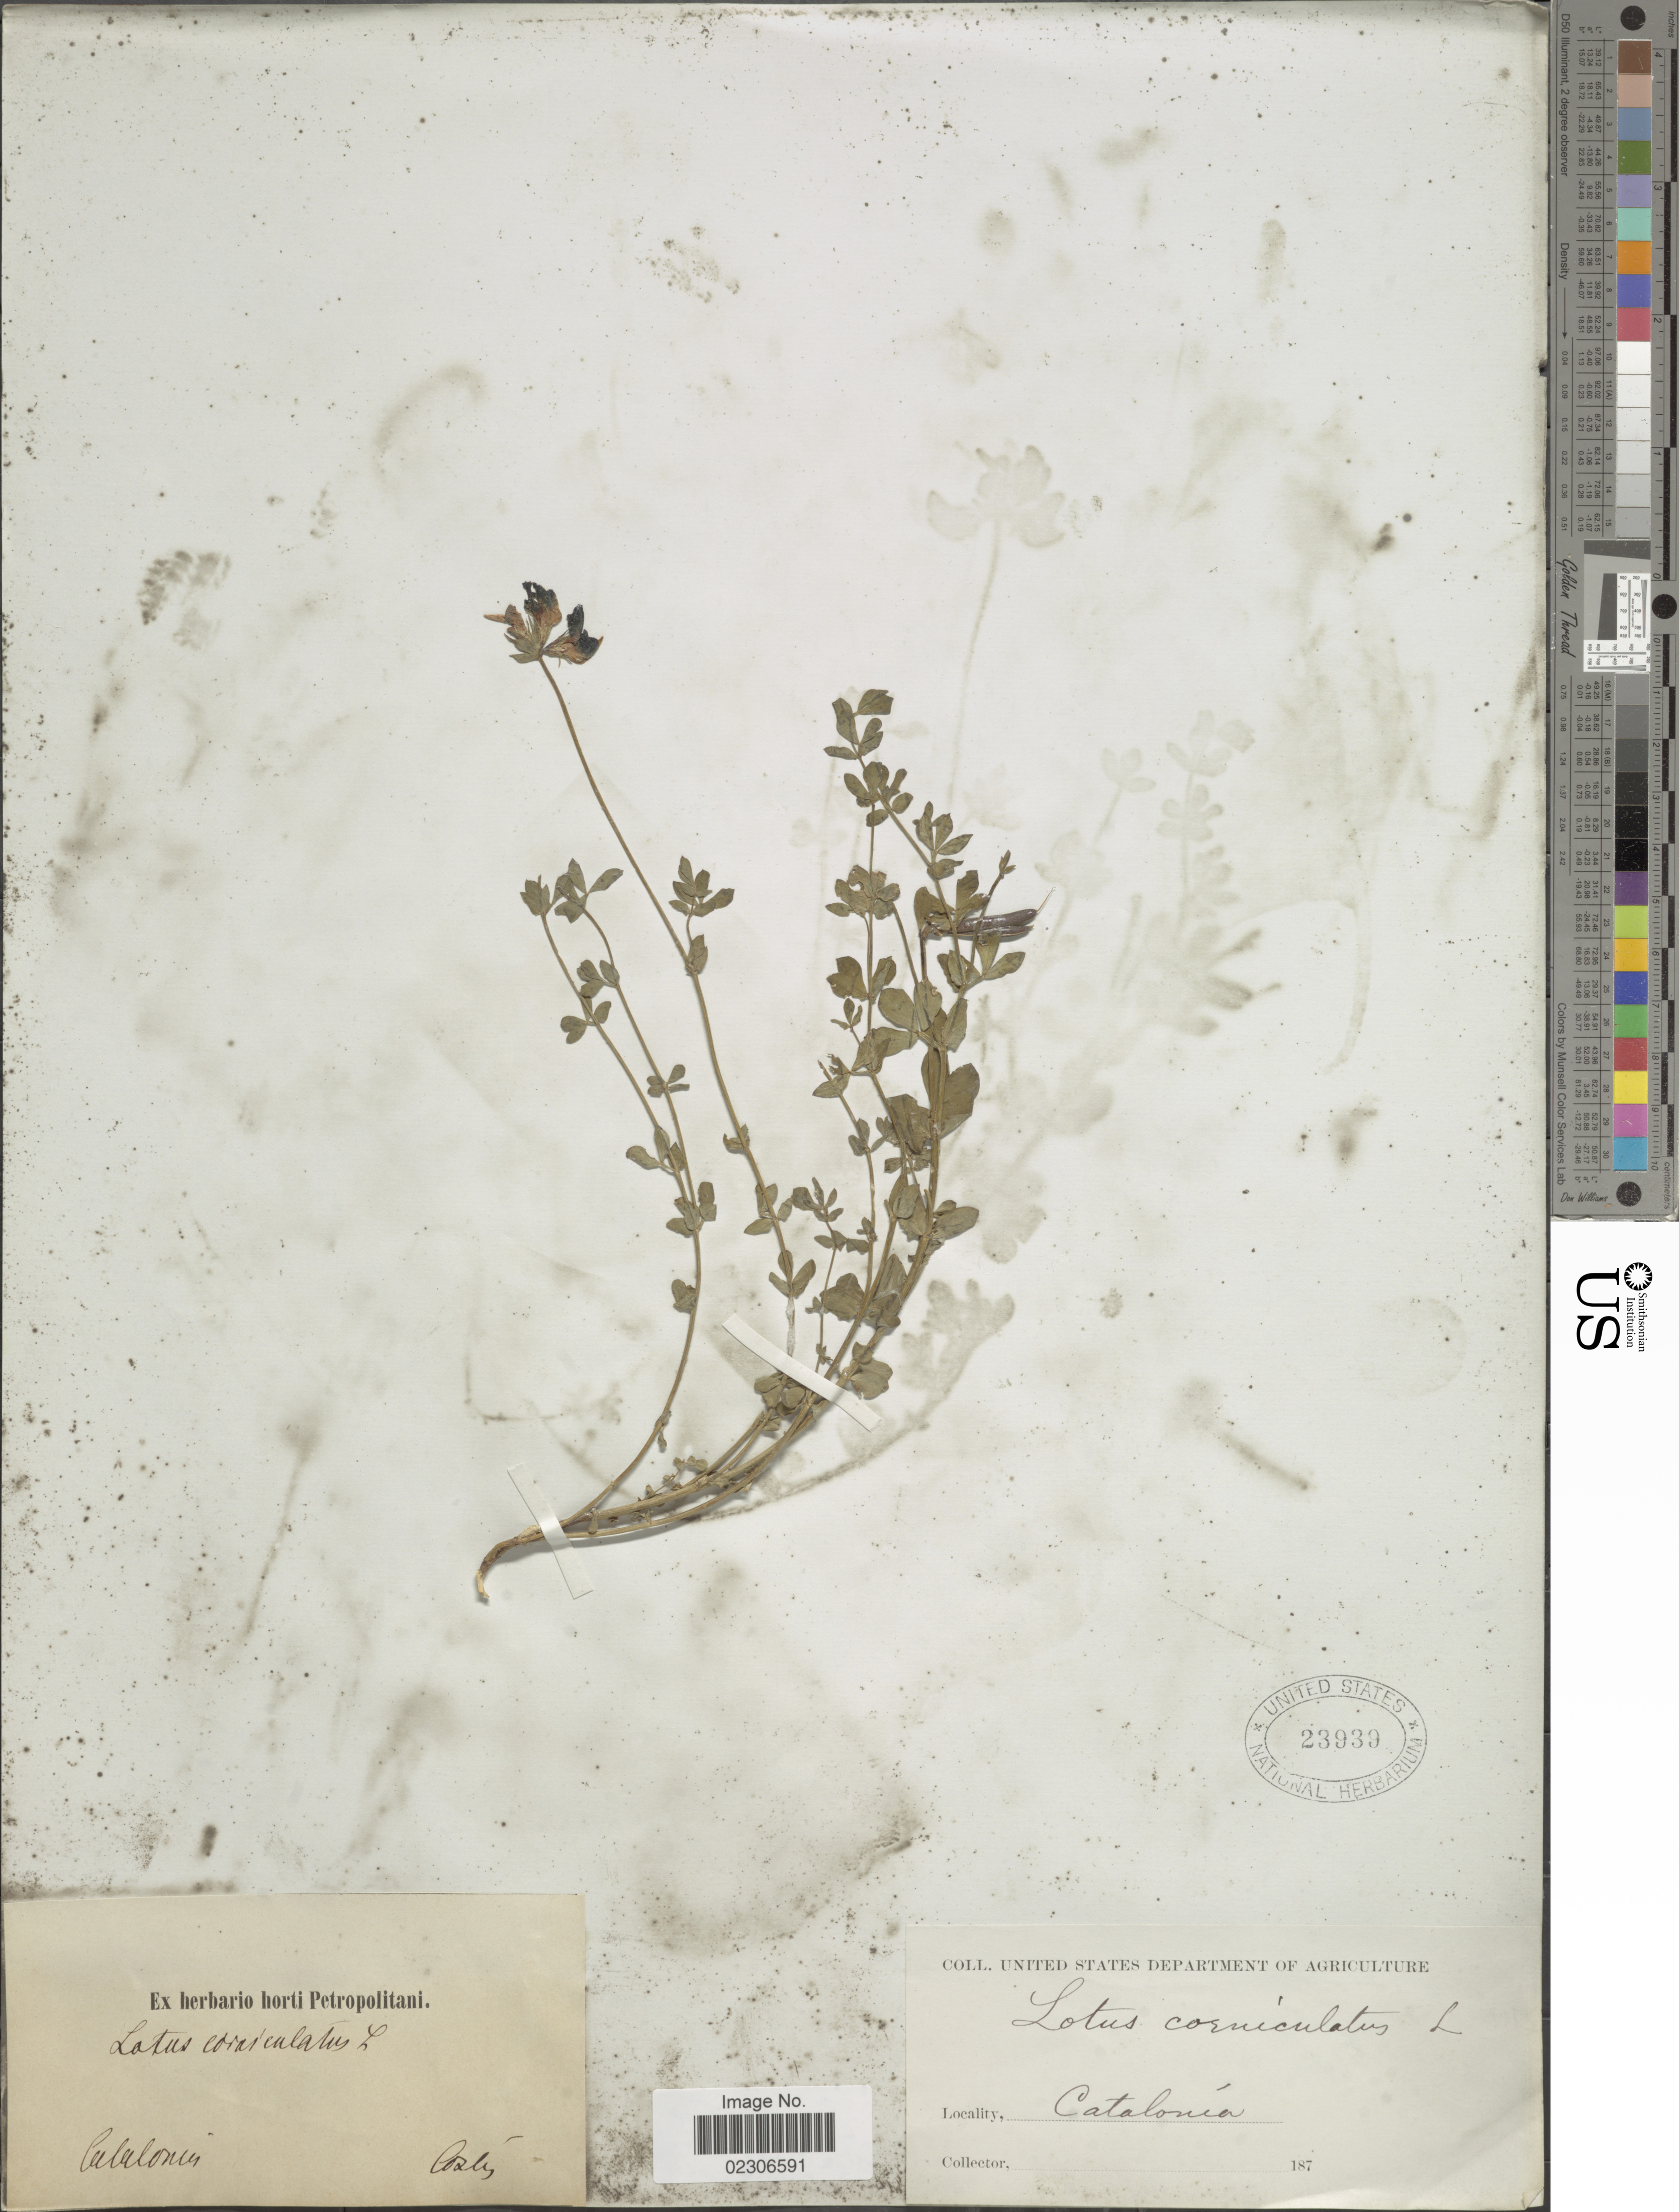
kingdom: Plantae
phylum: Tracheophyta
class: Magnoliopsida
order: Fabales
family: Fabaceae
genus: Lotus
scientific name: Lotus corniculatus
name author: L.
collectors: -. Cortez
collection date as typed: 187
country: Spain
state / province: Catalunya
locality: Catalonia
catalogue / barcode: US 23939